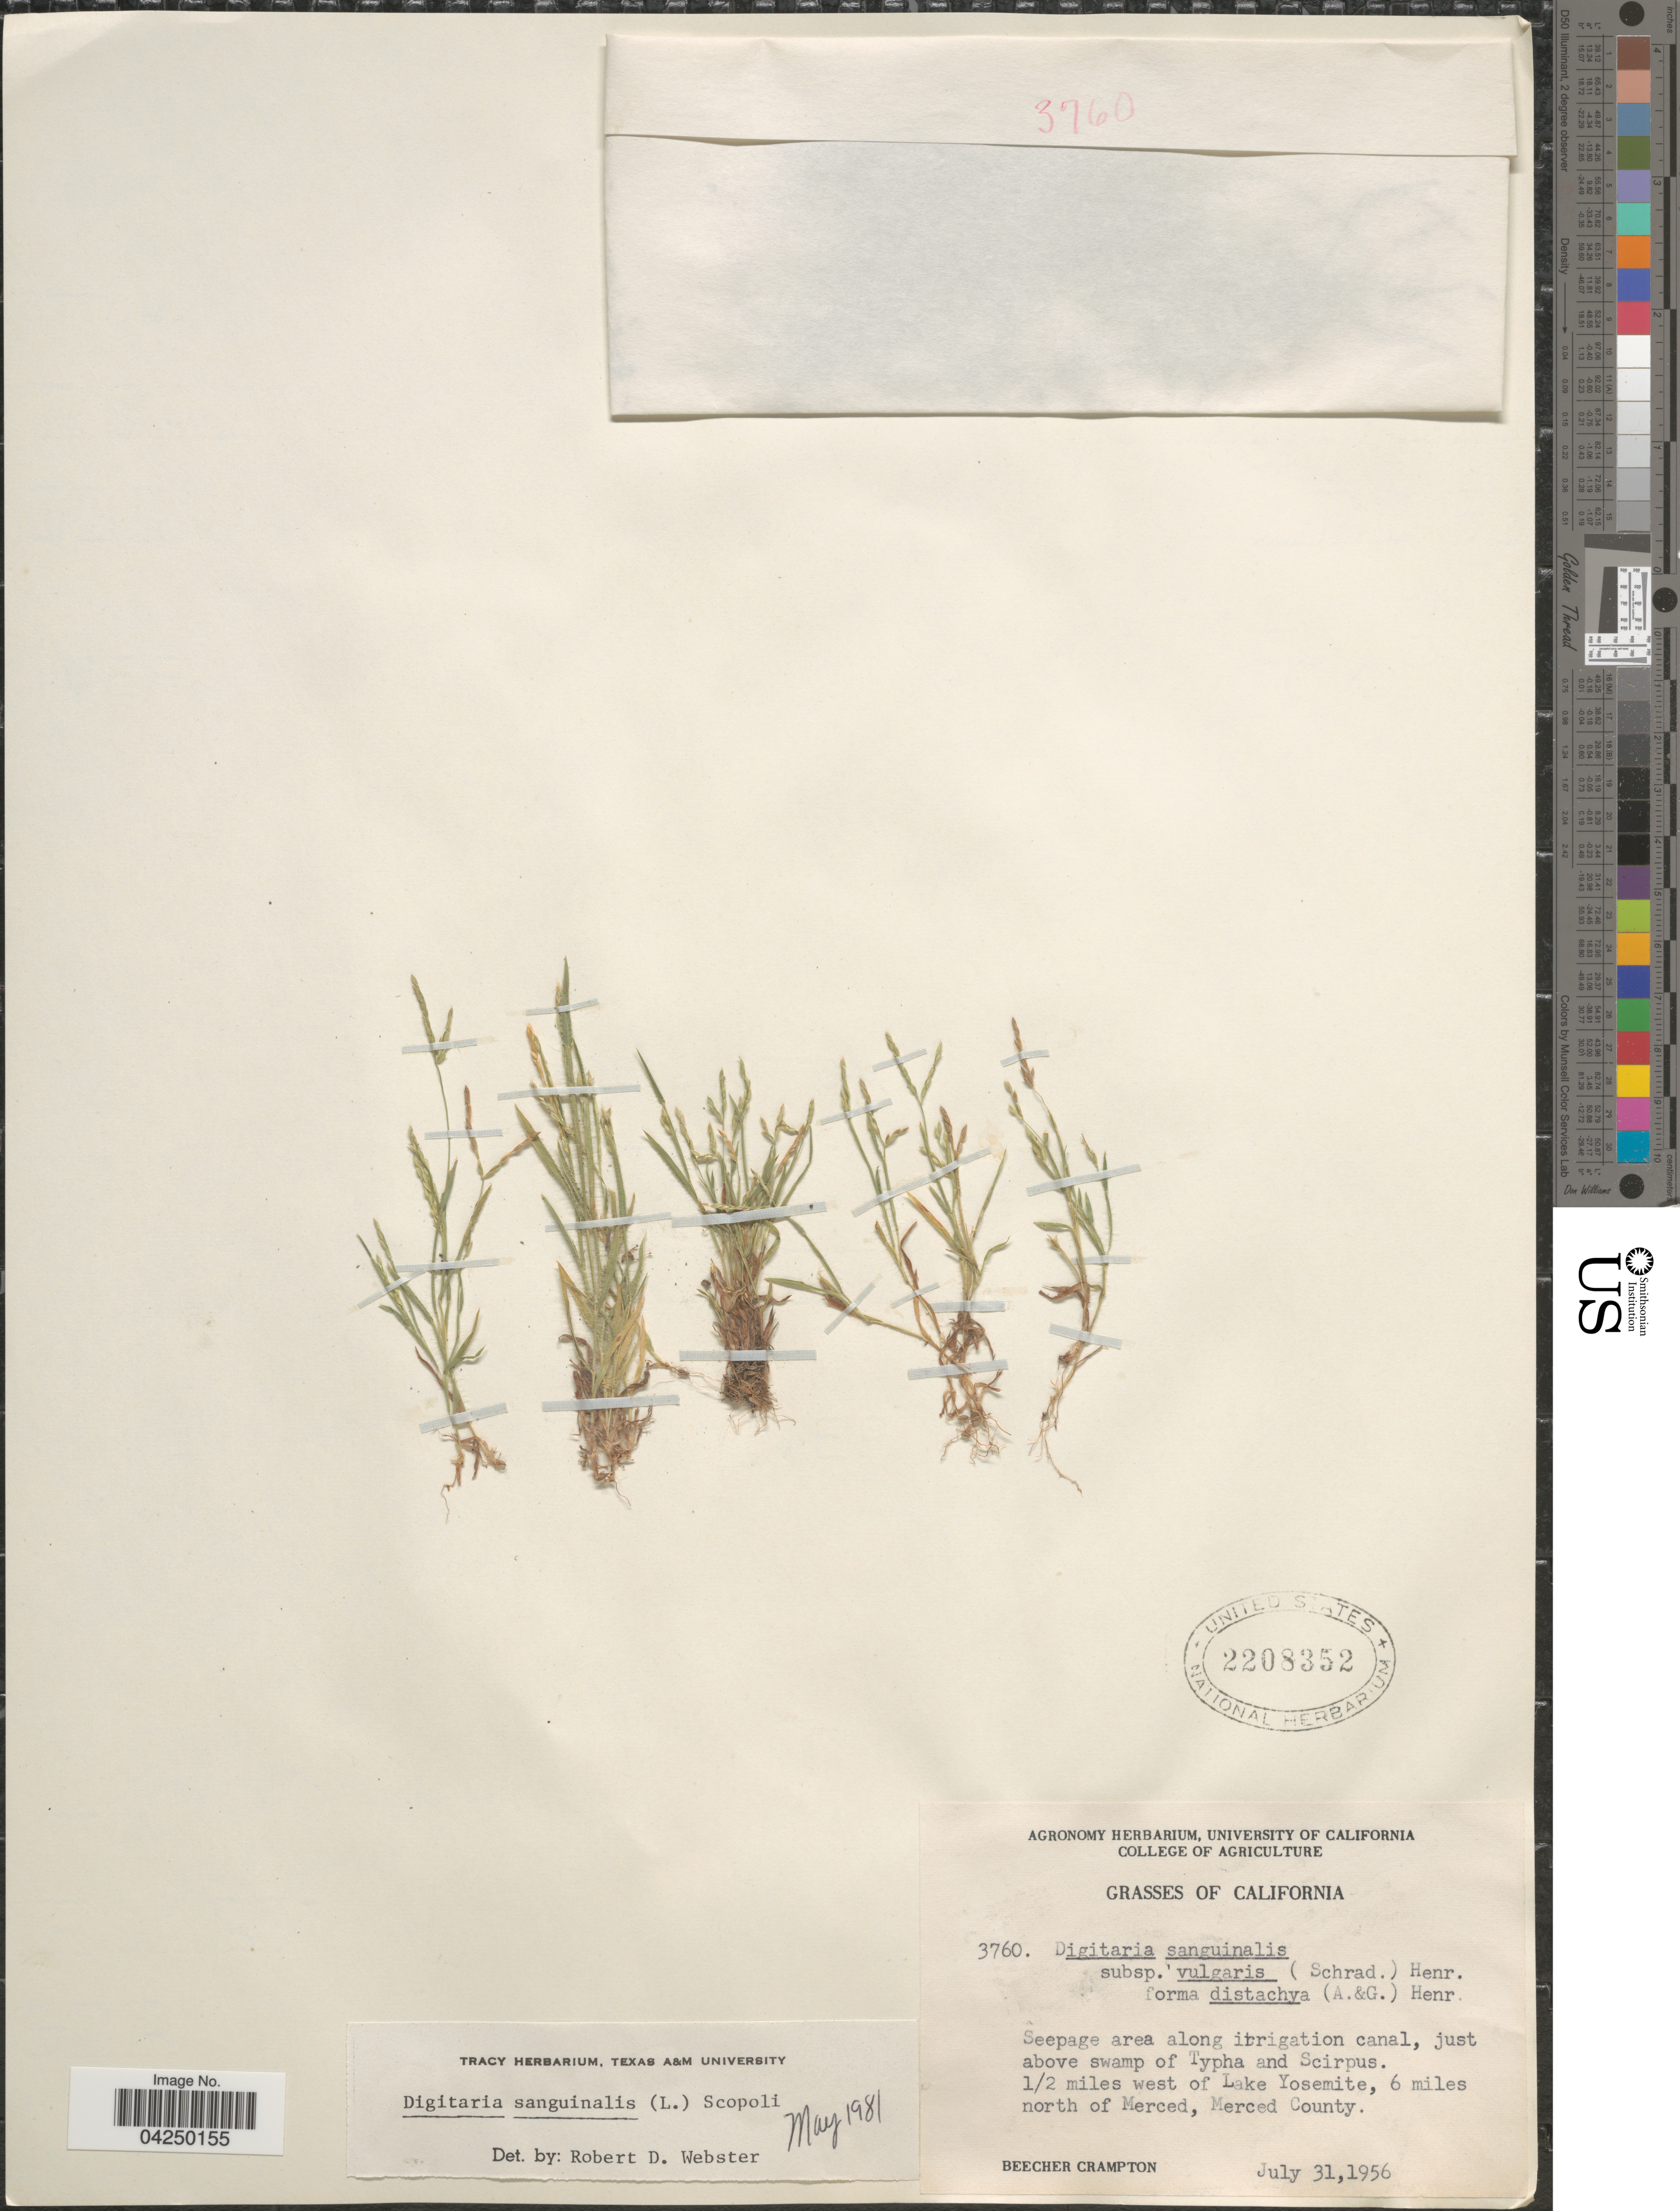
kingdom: Plantae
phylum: Tracheophyta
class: Liliopsida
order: Poales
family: Poaceae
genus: Digitaria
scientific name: Digitaria sanguinalis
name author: (L.) Scop.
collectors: B. Crampton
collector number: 3760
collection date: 1956-07-31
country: United States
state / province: California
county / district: Merced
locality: Seepage area along irrigation canal, just above swamp of Typha and Scirpus. ½ miles west of Lake Yosemite, 6 miles north of Merced, Merced County.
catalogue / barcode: US 2208352